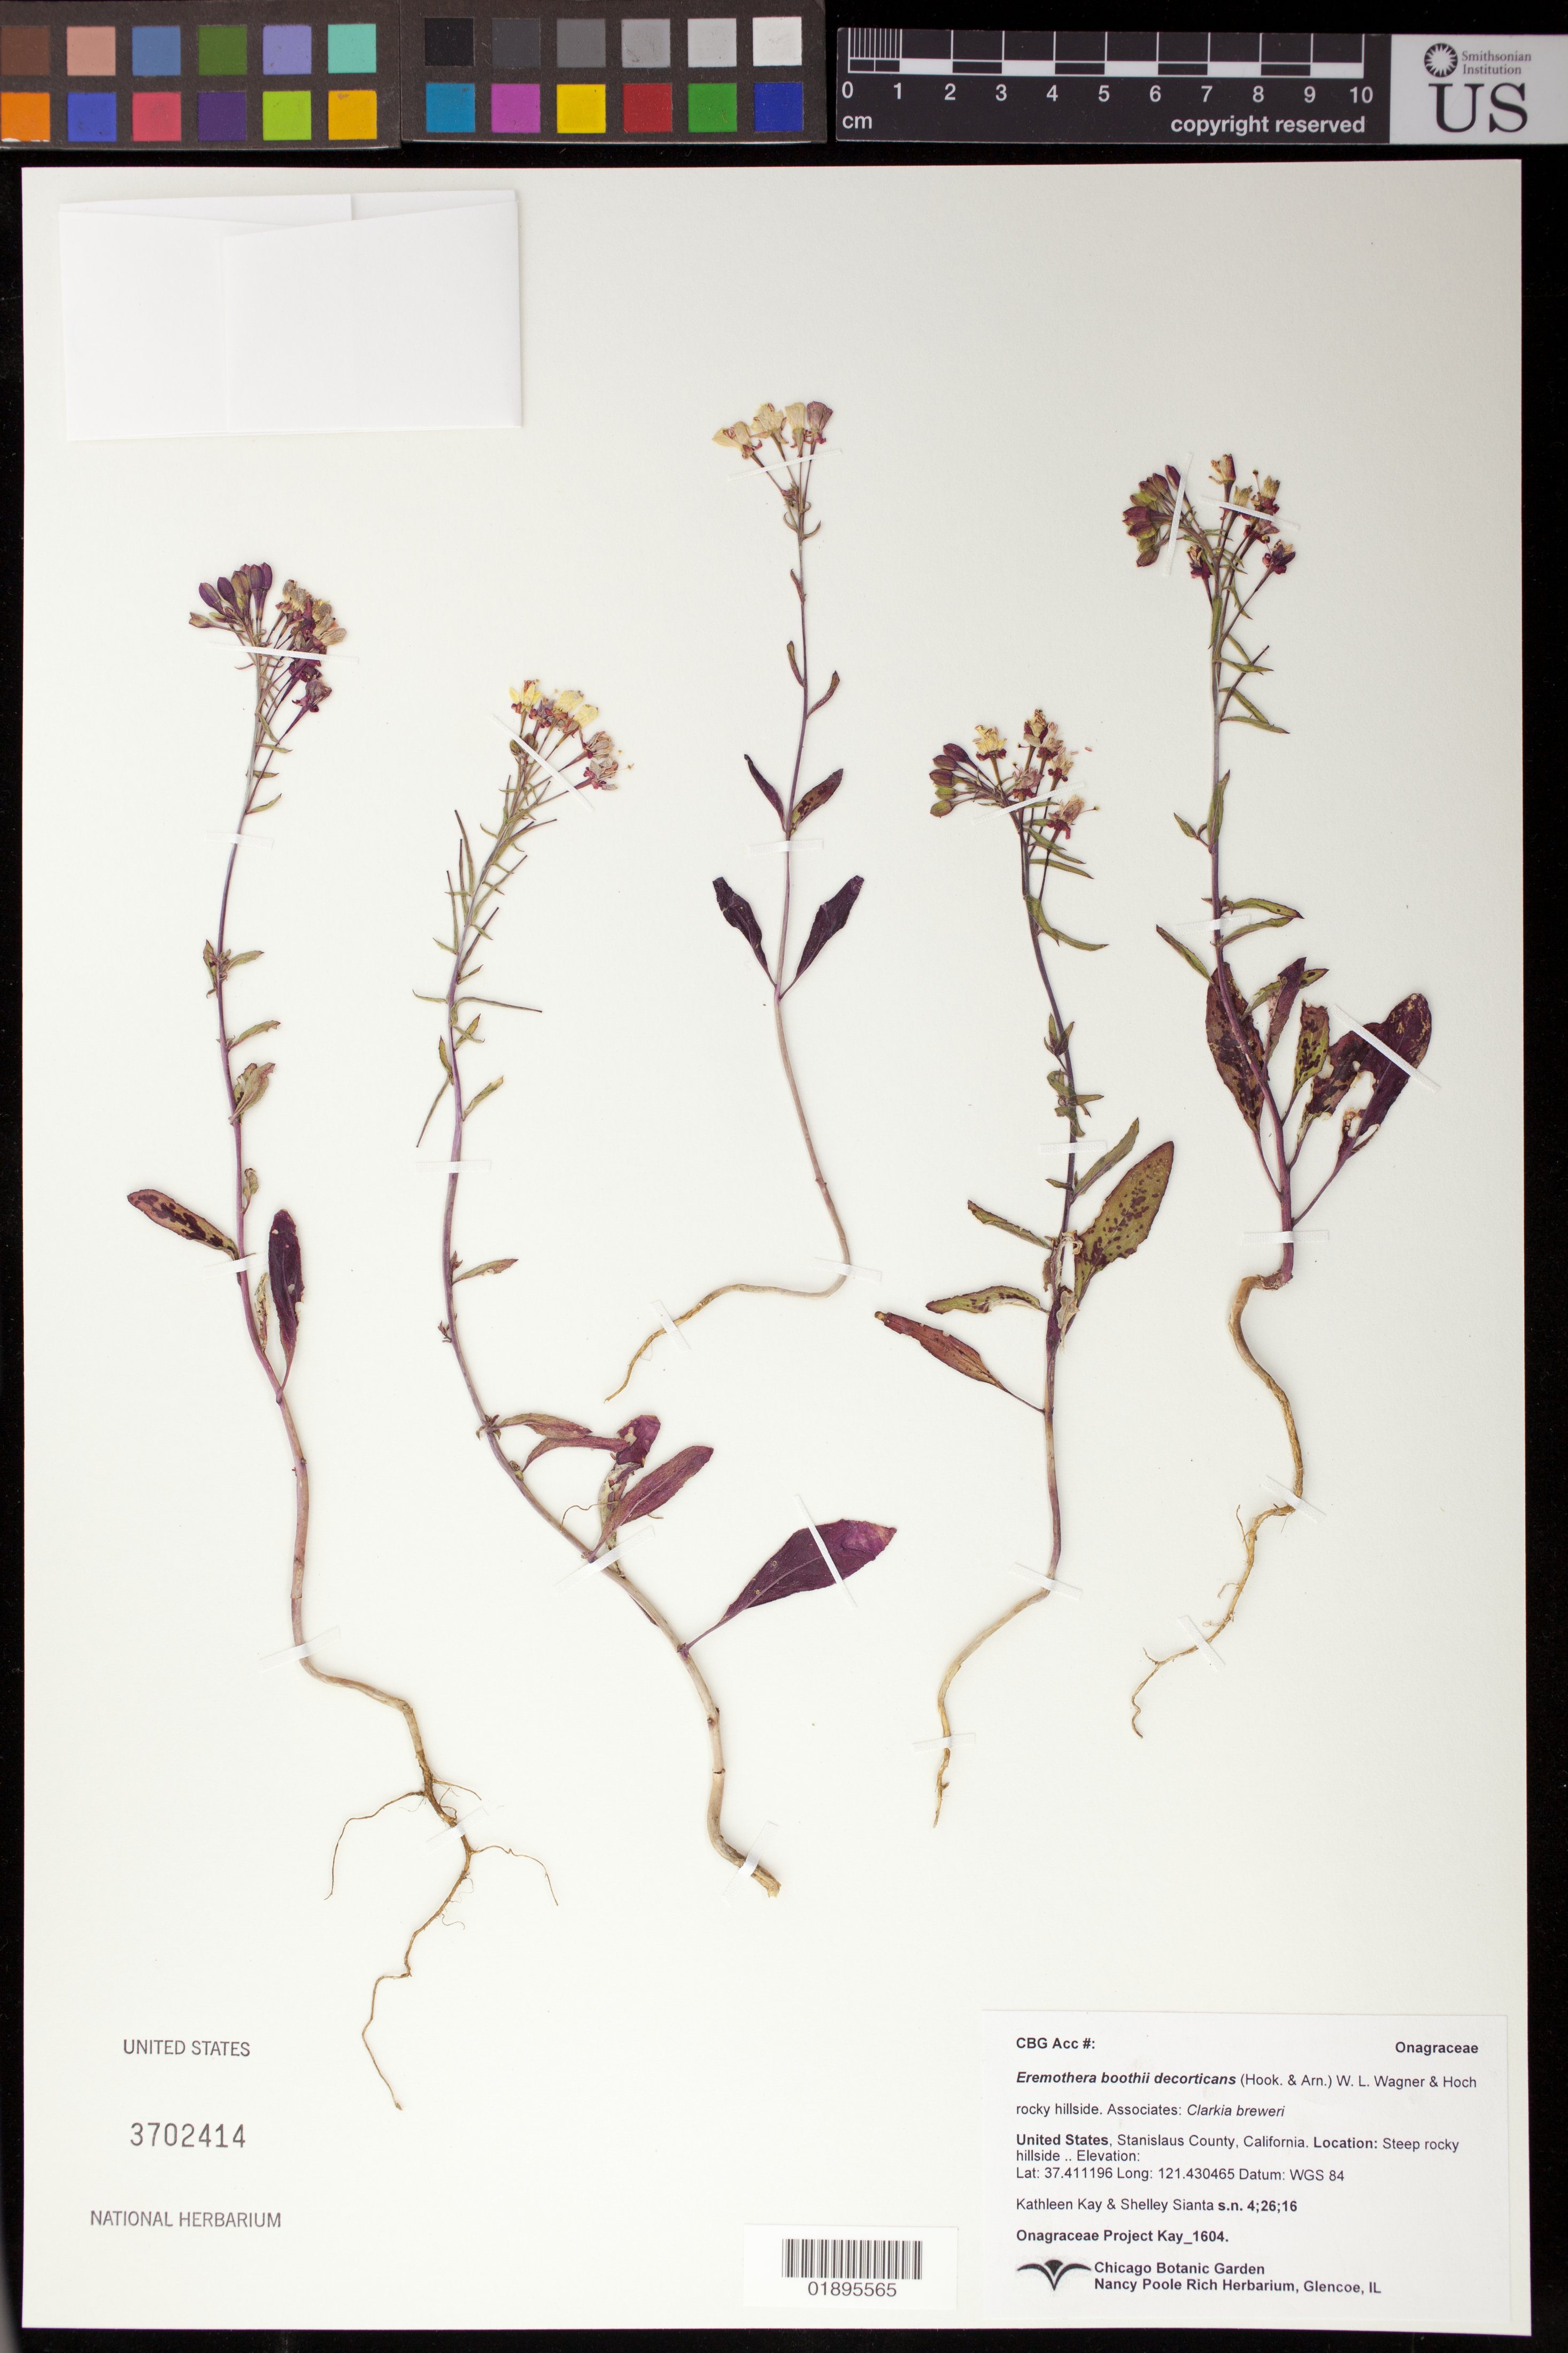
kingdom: Plantae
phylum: Tracheophyta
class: Magnoliopsida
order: Myrtales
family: Onagraceae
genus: Eremothera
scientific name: Eremothera boothii subsp. decorticans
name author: (Hook. & Arn.) W.L. Wagner & Hoch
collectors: K. Kay & S. Sianta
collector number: Kay 1604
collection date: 2016-04-26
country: United States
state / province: California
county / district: Stanislaus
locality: Hideout canyon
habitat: steep rocky hillside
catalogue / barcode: US 3702414